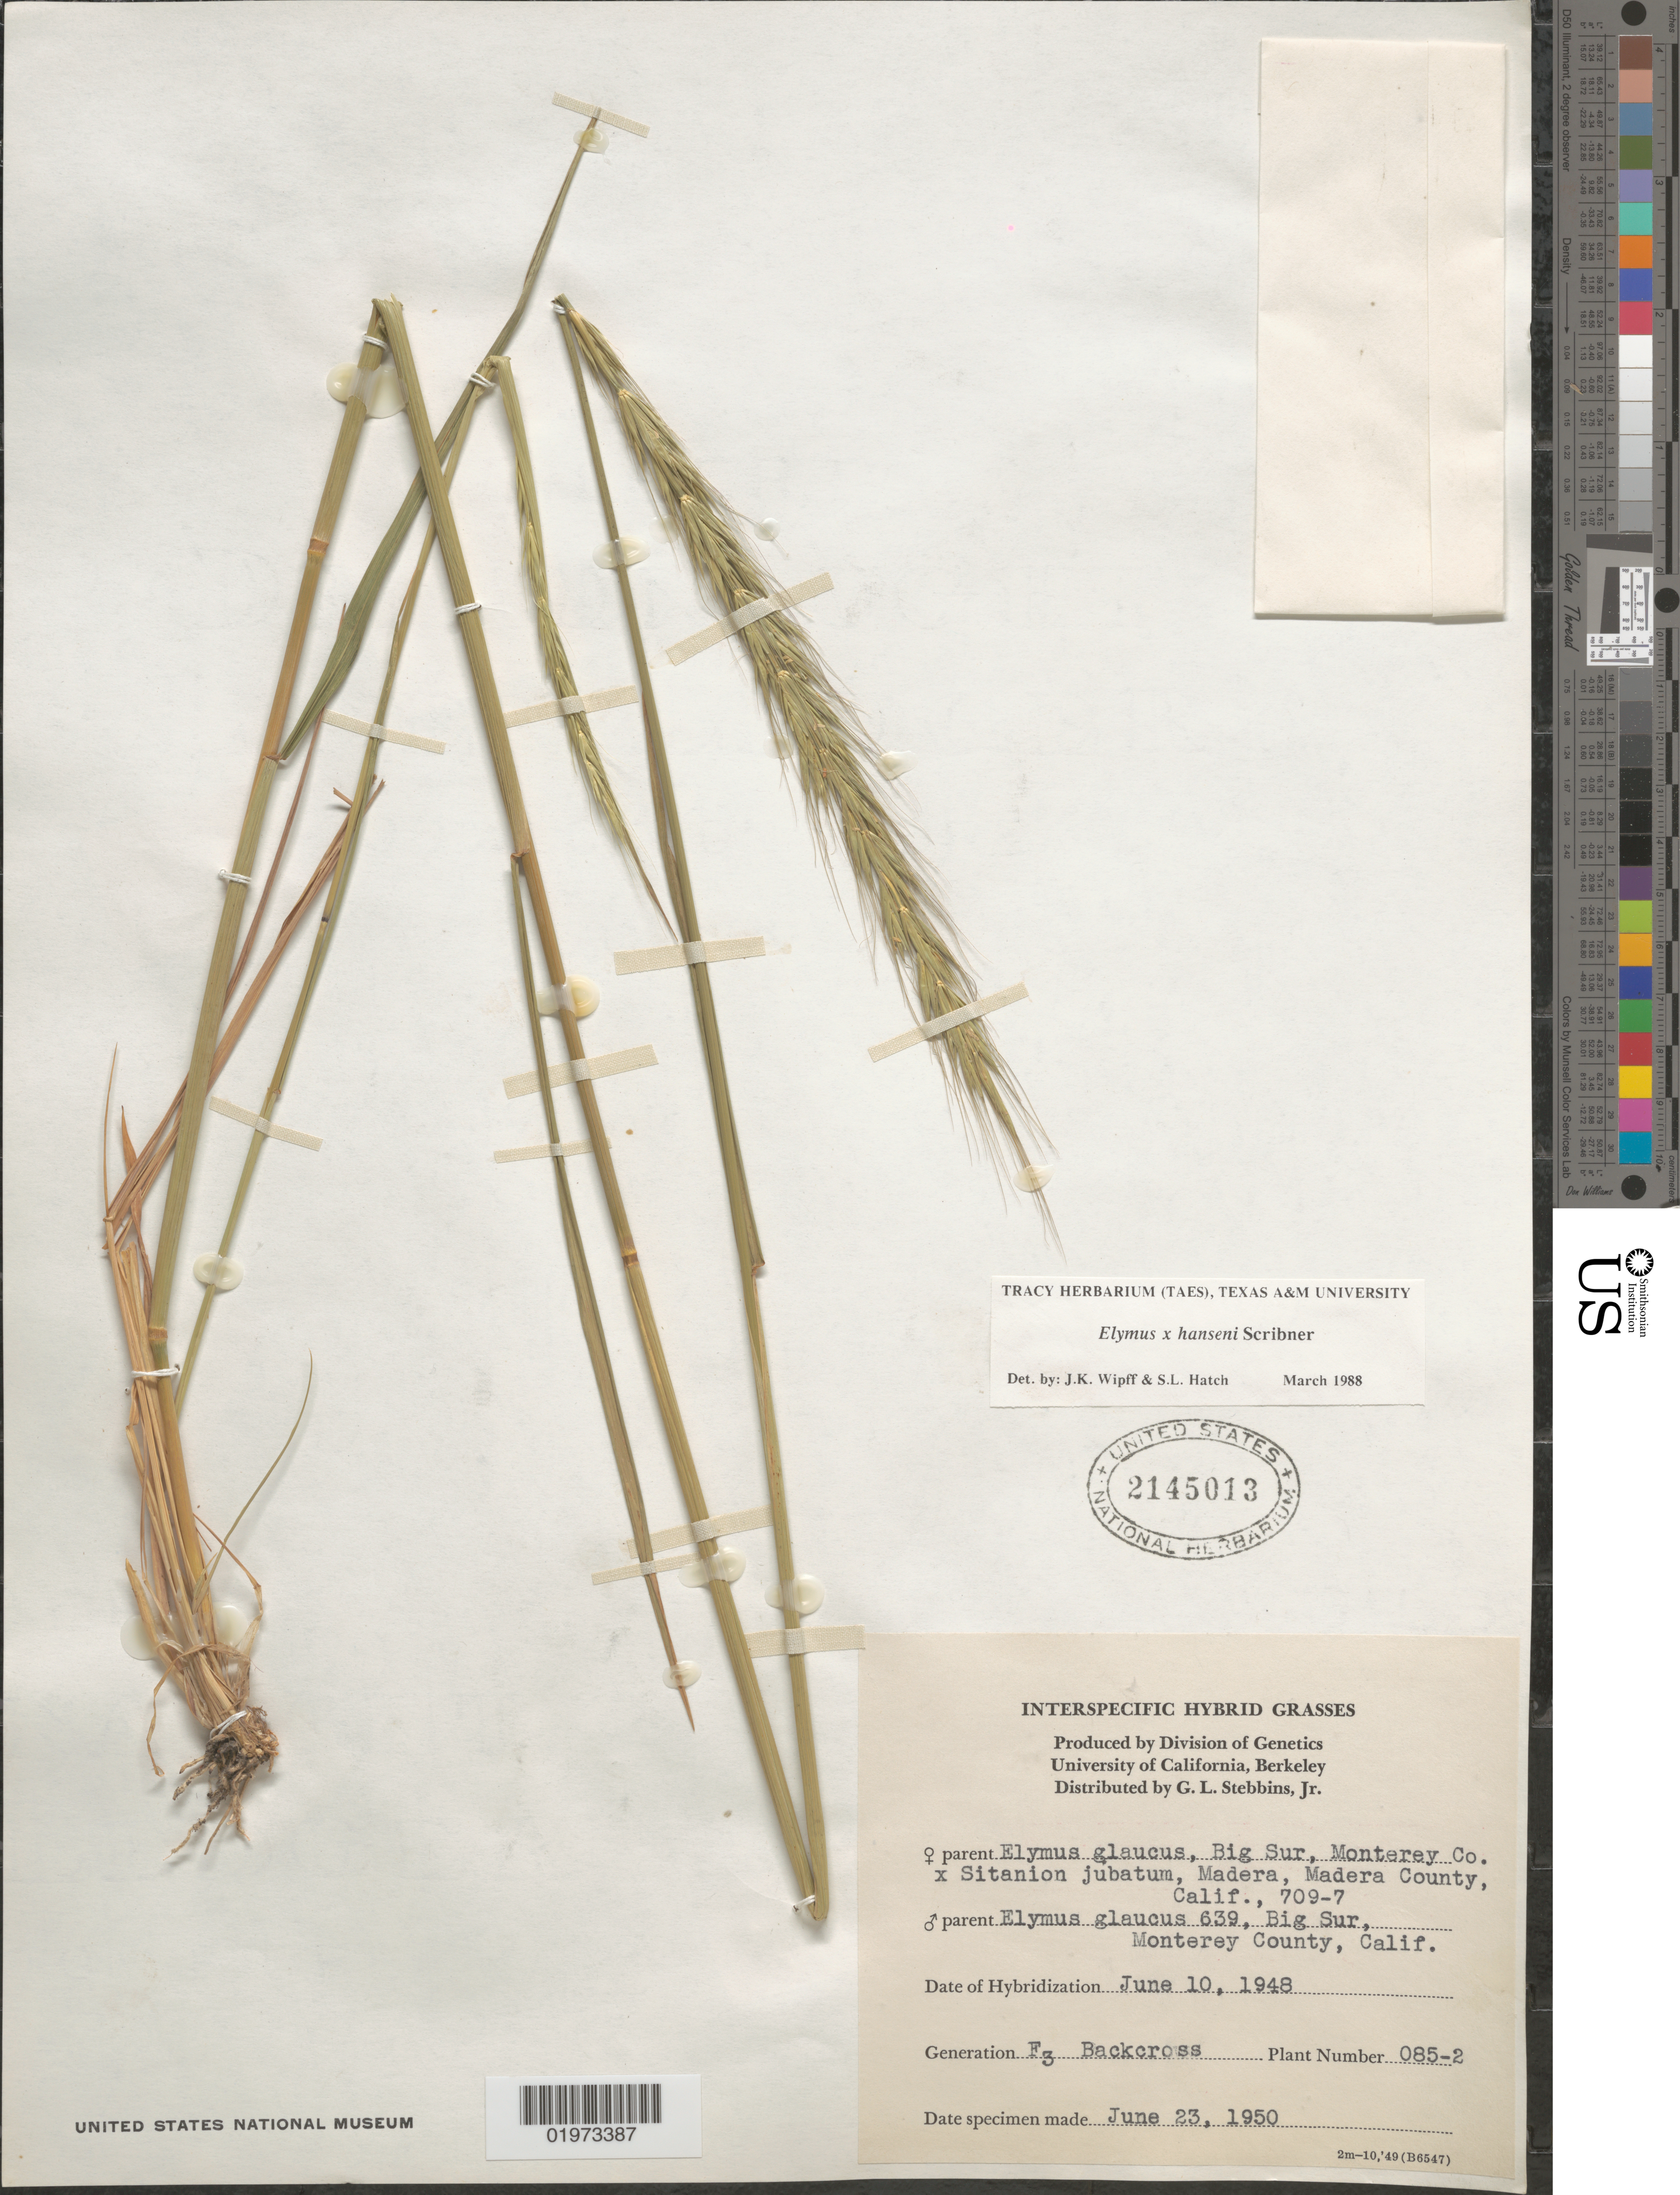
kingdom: Plantae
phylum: Tracheophyta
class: Liliopsida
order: Poales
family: Poaceae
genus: Elymus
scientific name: Elymus x hansenii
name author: Scribn.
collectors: G. L. Stebbins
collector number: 085-2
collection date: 1950-06-23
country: United States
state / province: California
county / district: Alameda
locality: University of California, Berkeley.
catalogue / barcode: US 2145013